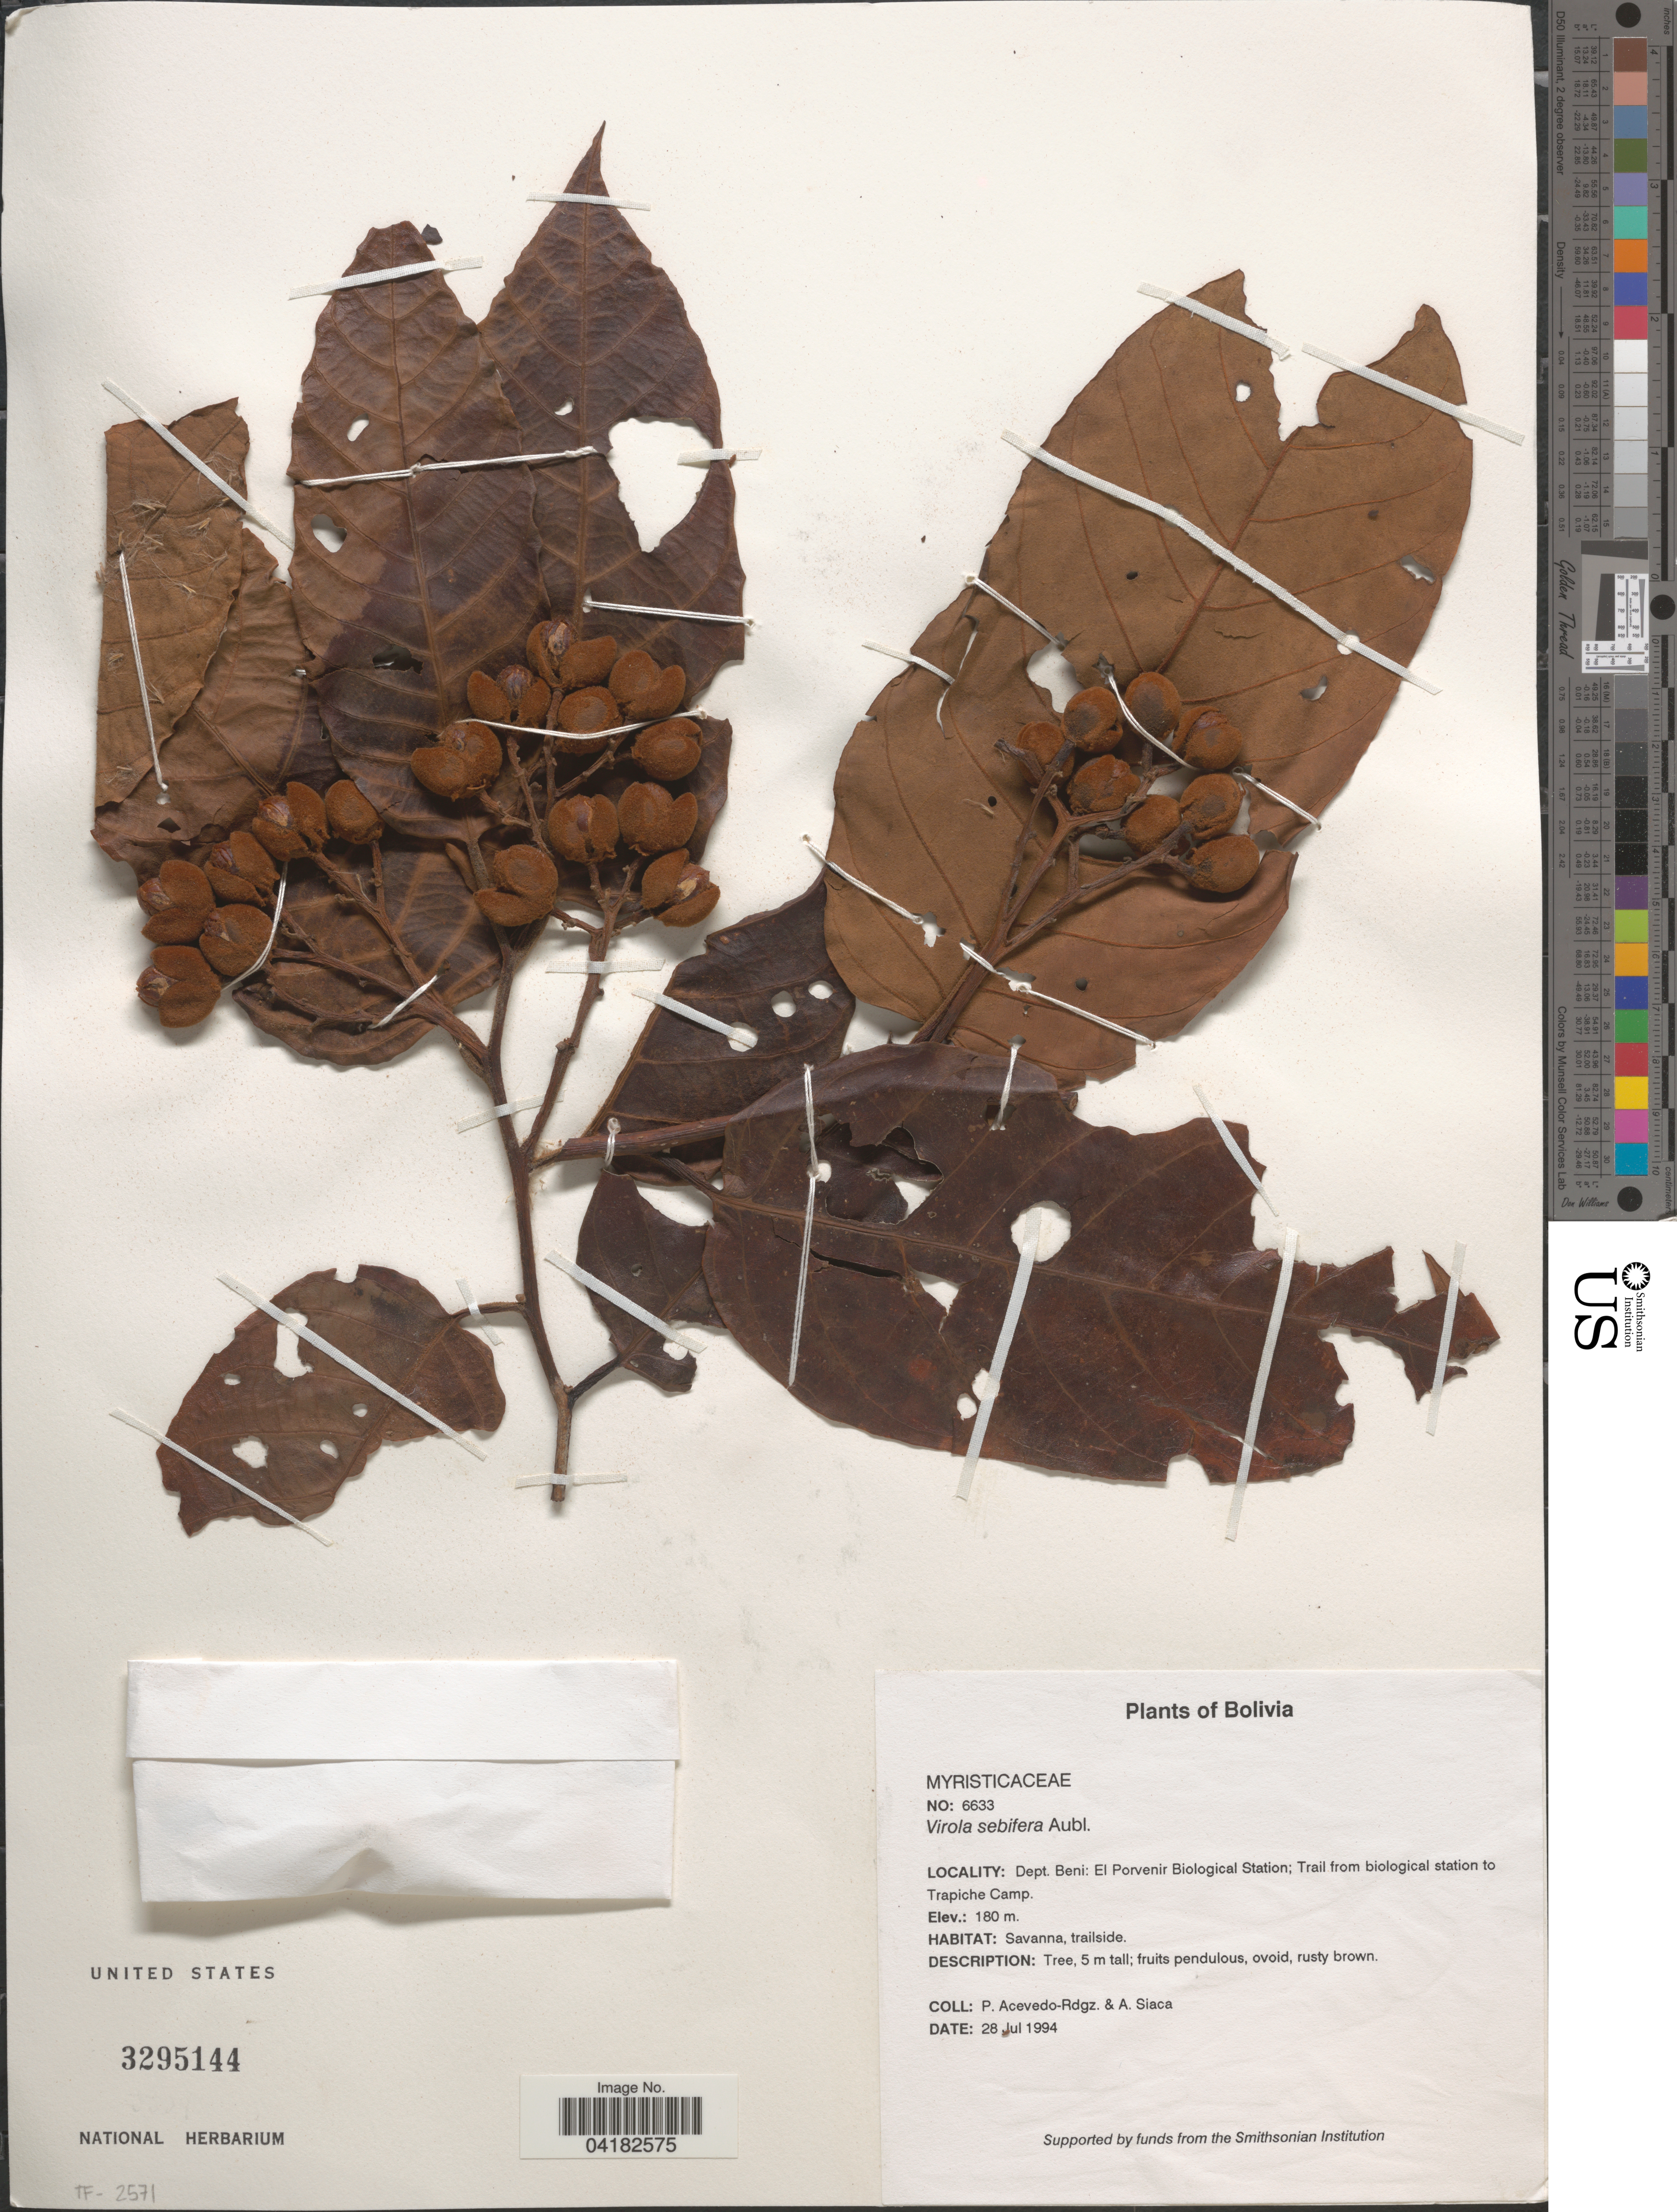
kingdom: Plantae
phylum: Tracheophyta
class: Magnoliopsida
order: Magnoliales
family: Myristicaceae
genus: Virola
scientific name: Virola sebifera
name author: Aubl.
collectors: P. Acevedo-Rodr. & A. Siaca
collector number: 6633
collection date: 1994-07-28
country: Bolivia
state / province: Beni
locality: Dept. Beni: El Porvenir Biological Station; Trail from biological station to Trapiche Camp.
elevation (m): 180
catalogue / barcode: US 3295144